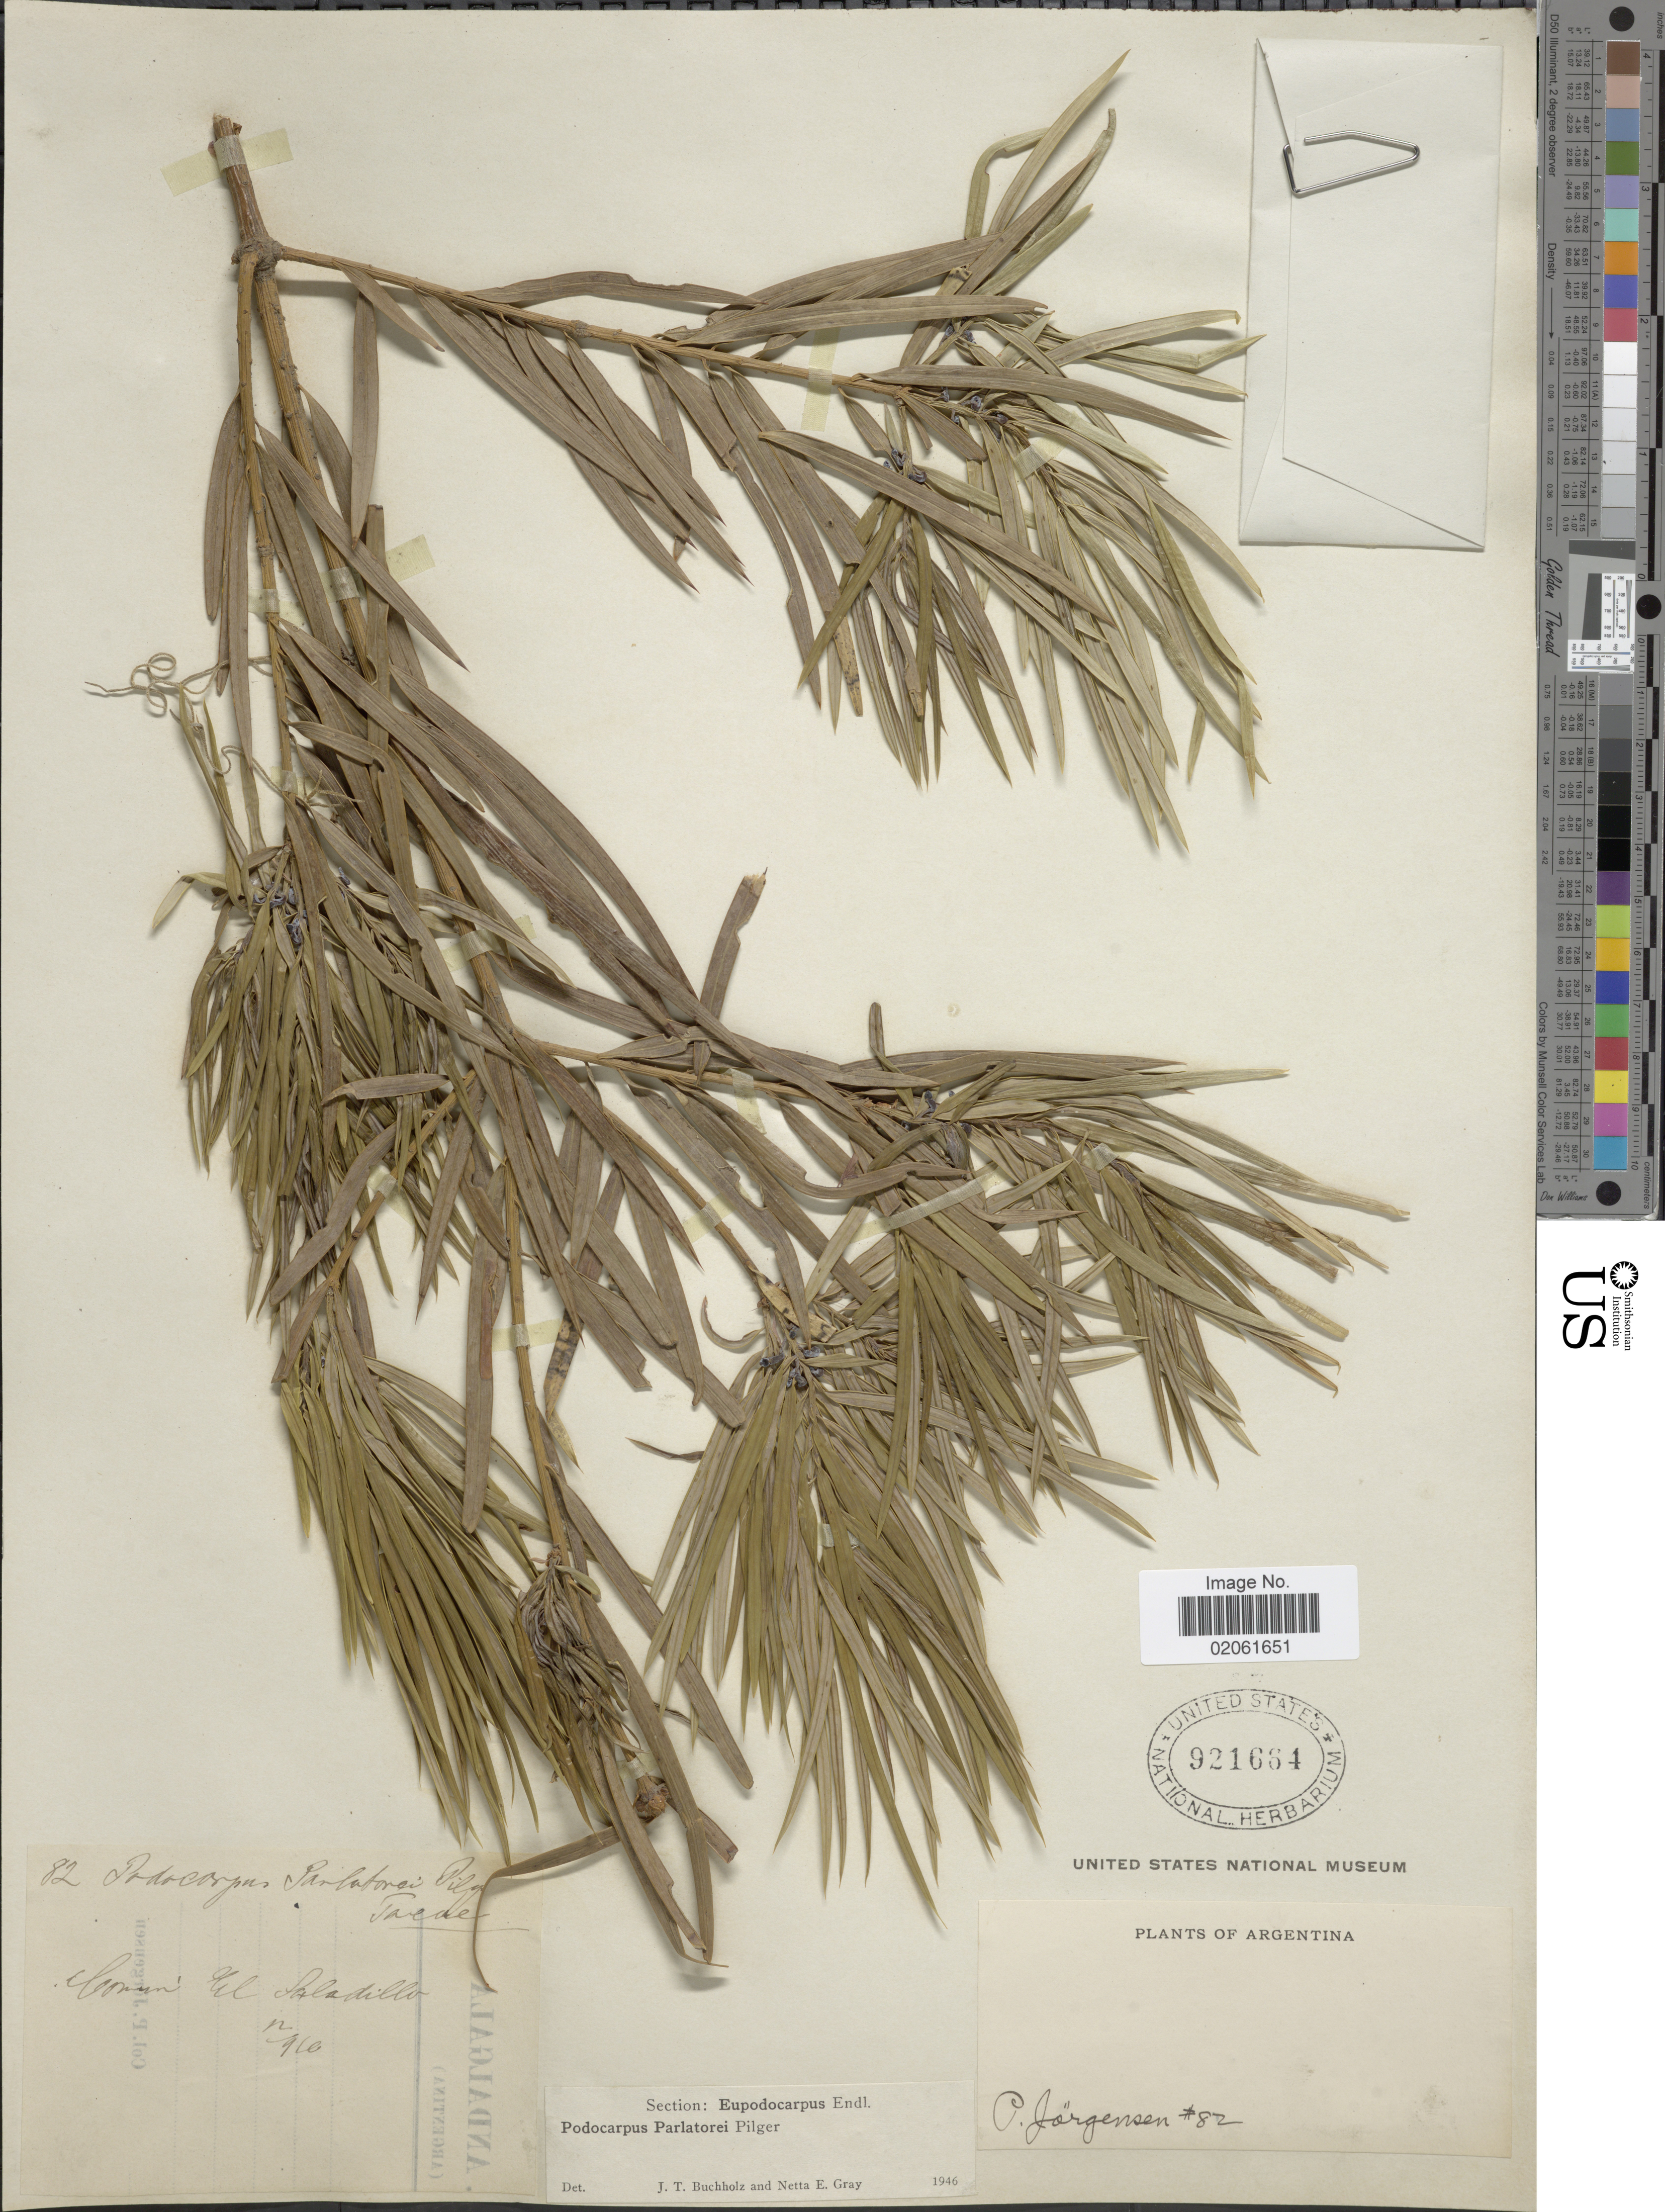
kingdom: Plantae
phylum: Tracheophyta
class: Pinopsida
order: Pinales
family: Podocarpaceae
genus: Podocarpus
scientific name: Podocarpus parlatorei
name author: Pilg.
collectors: P. Jörgensen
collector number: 82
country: Argentina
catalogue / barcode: US 921664